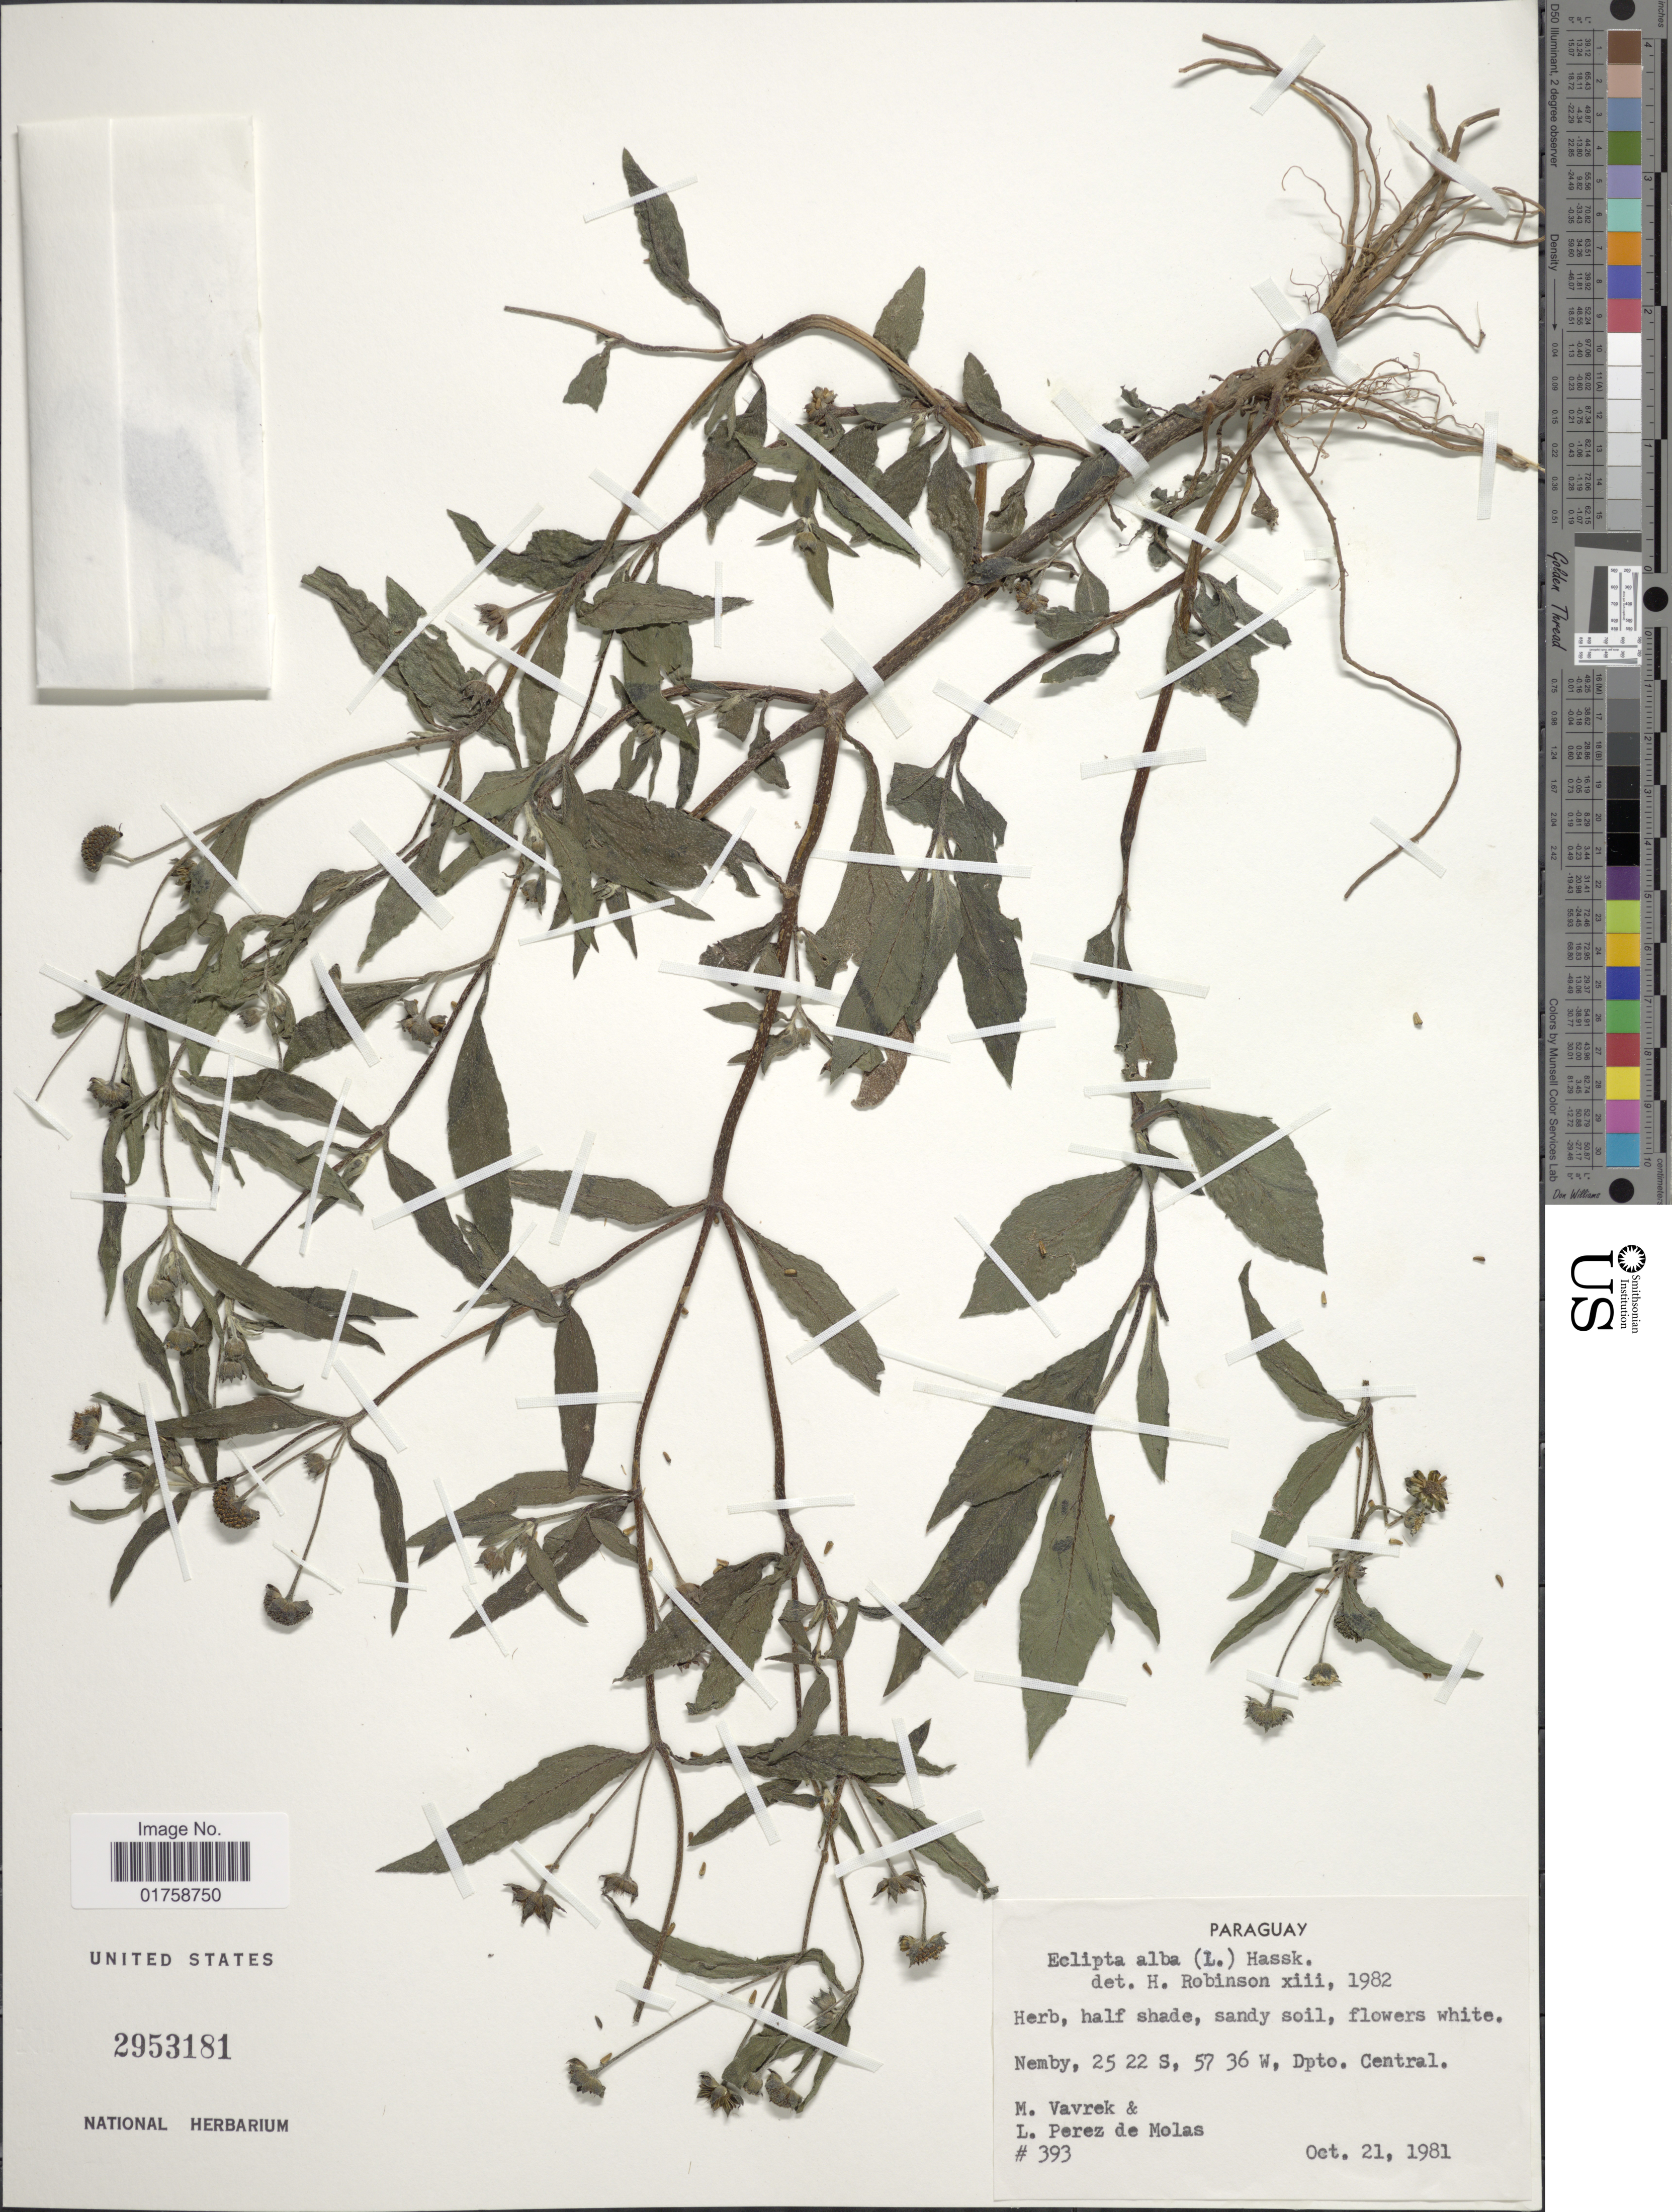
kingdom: Plantae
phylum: Tracheophyta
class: Magnoliopsida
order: Asterales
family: Asteraceae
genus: Eclipta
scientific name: Eclipta alba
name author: (L.) Hassk.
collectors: M. Vavrek & L. Perez de Molas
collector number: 393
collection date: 1981-10-21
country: Paraguay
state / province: Central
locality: Paraguay. Nemby. Dpto. Central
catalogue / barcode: US 2953181